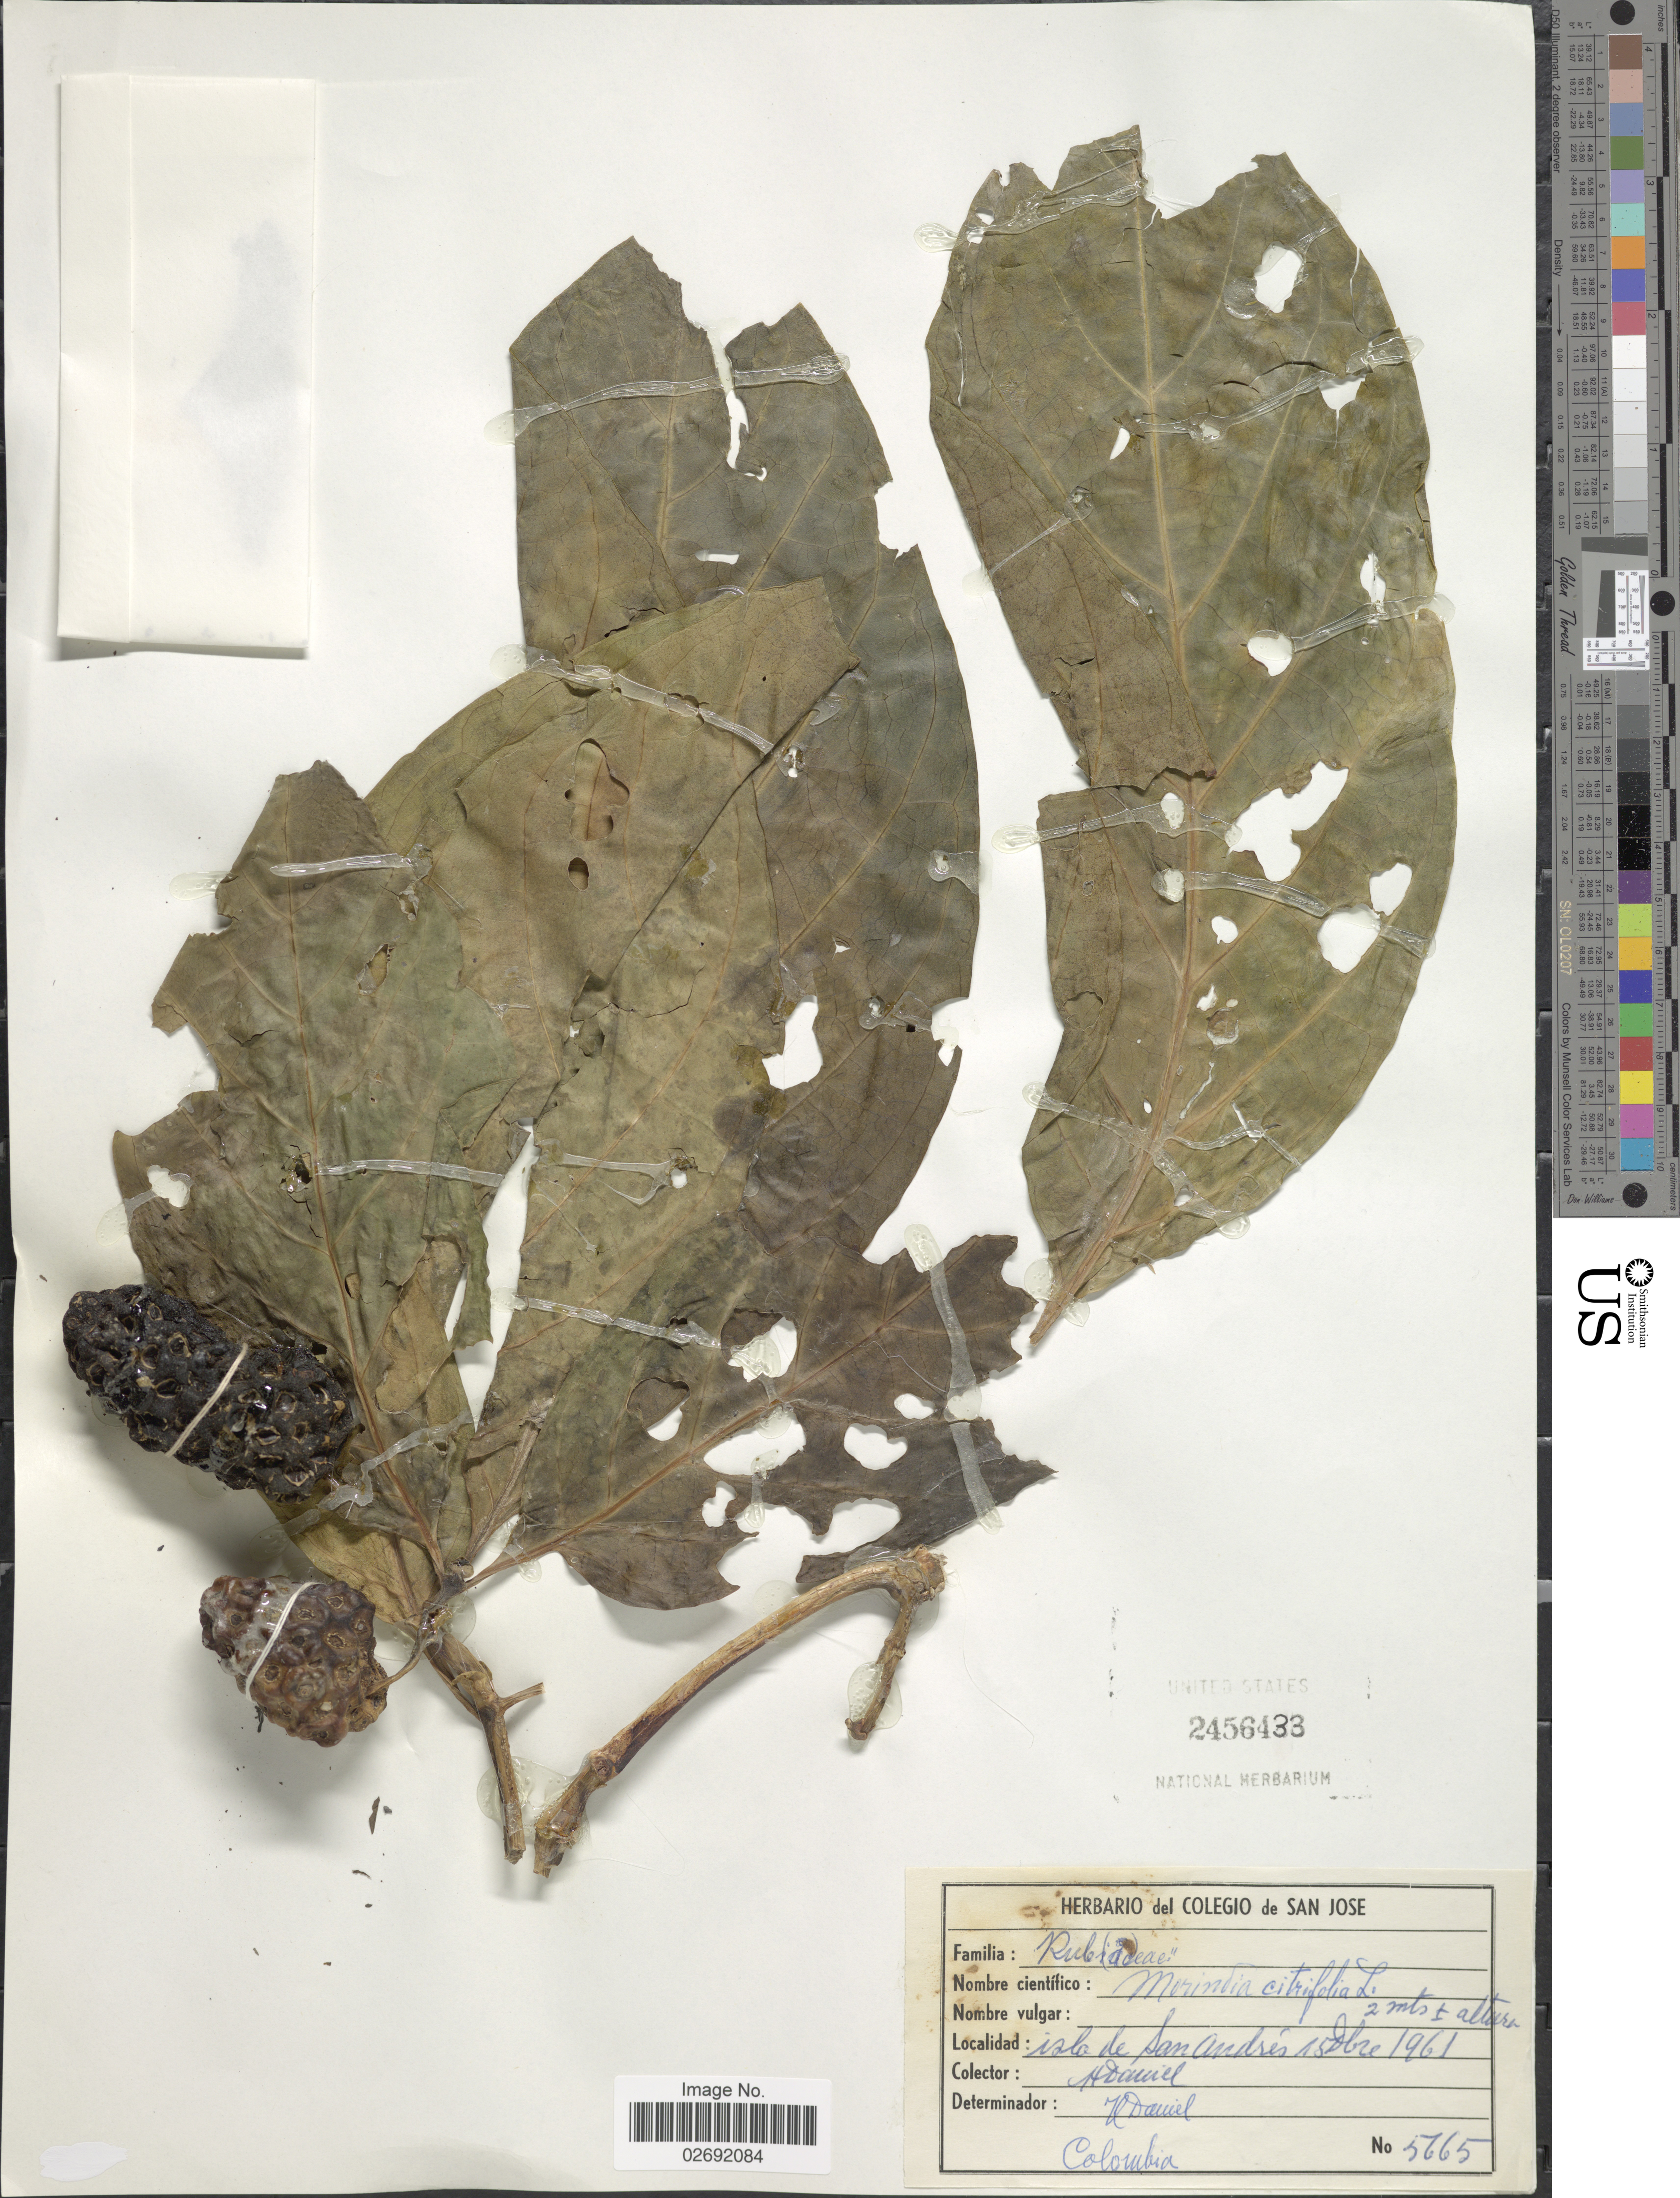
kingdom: Plantae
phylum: Tracheophyta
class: Magnoliopsida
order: Gentianales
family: Rubiaceae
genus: Morinda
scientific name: Morinda citrifolia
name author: L.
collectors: H. Daniel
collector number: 5665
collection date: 1961-12-15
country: Colombia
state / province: San Andres y Providencia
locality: Isla de San Andrés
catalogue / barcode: US 2456433